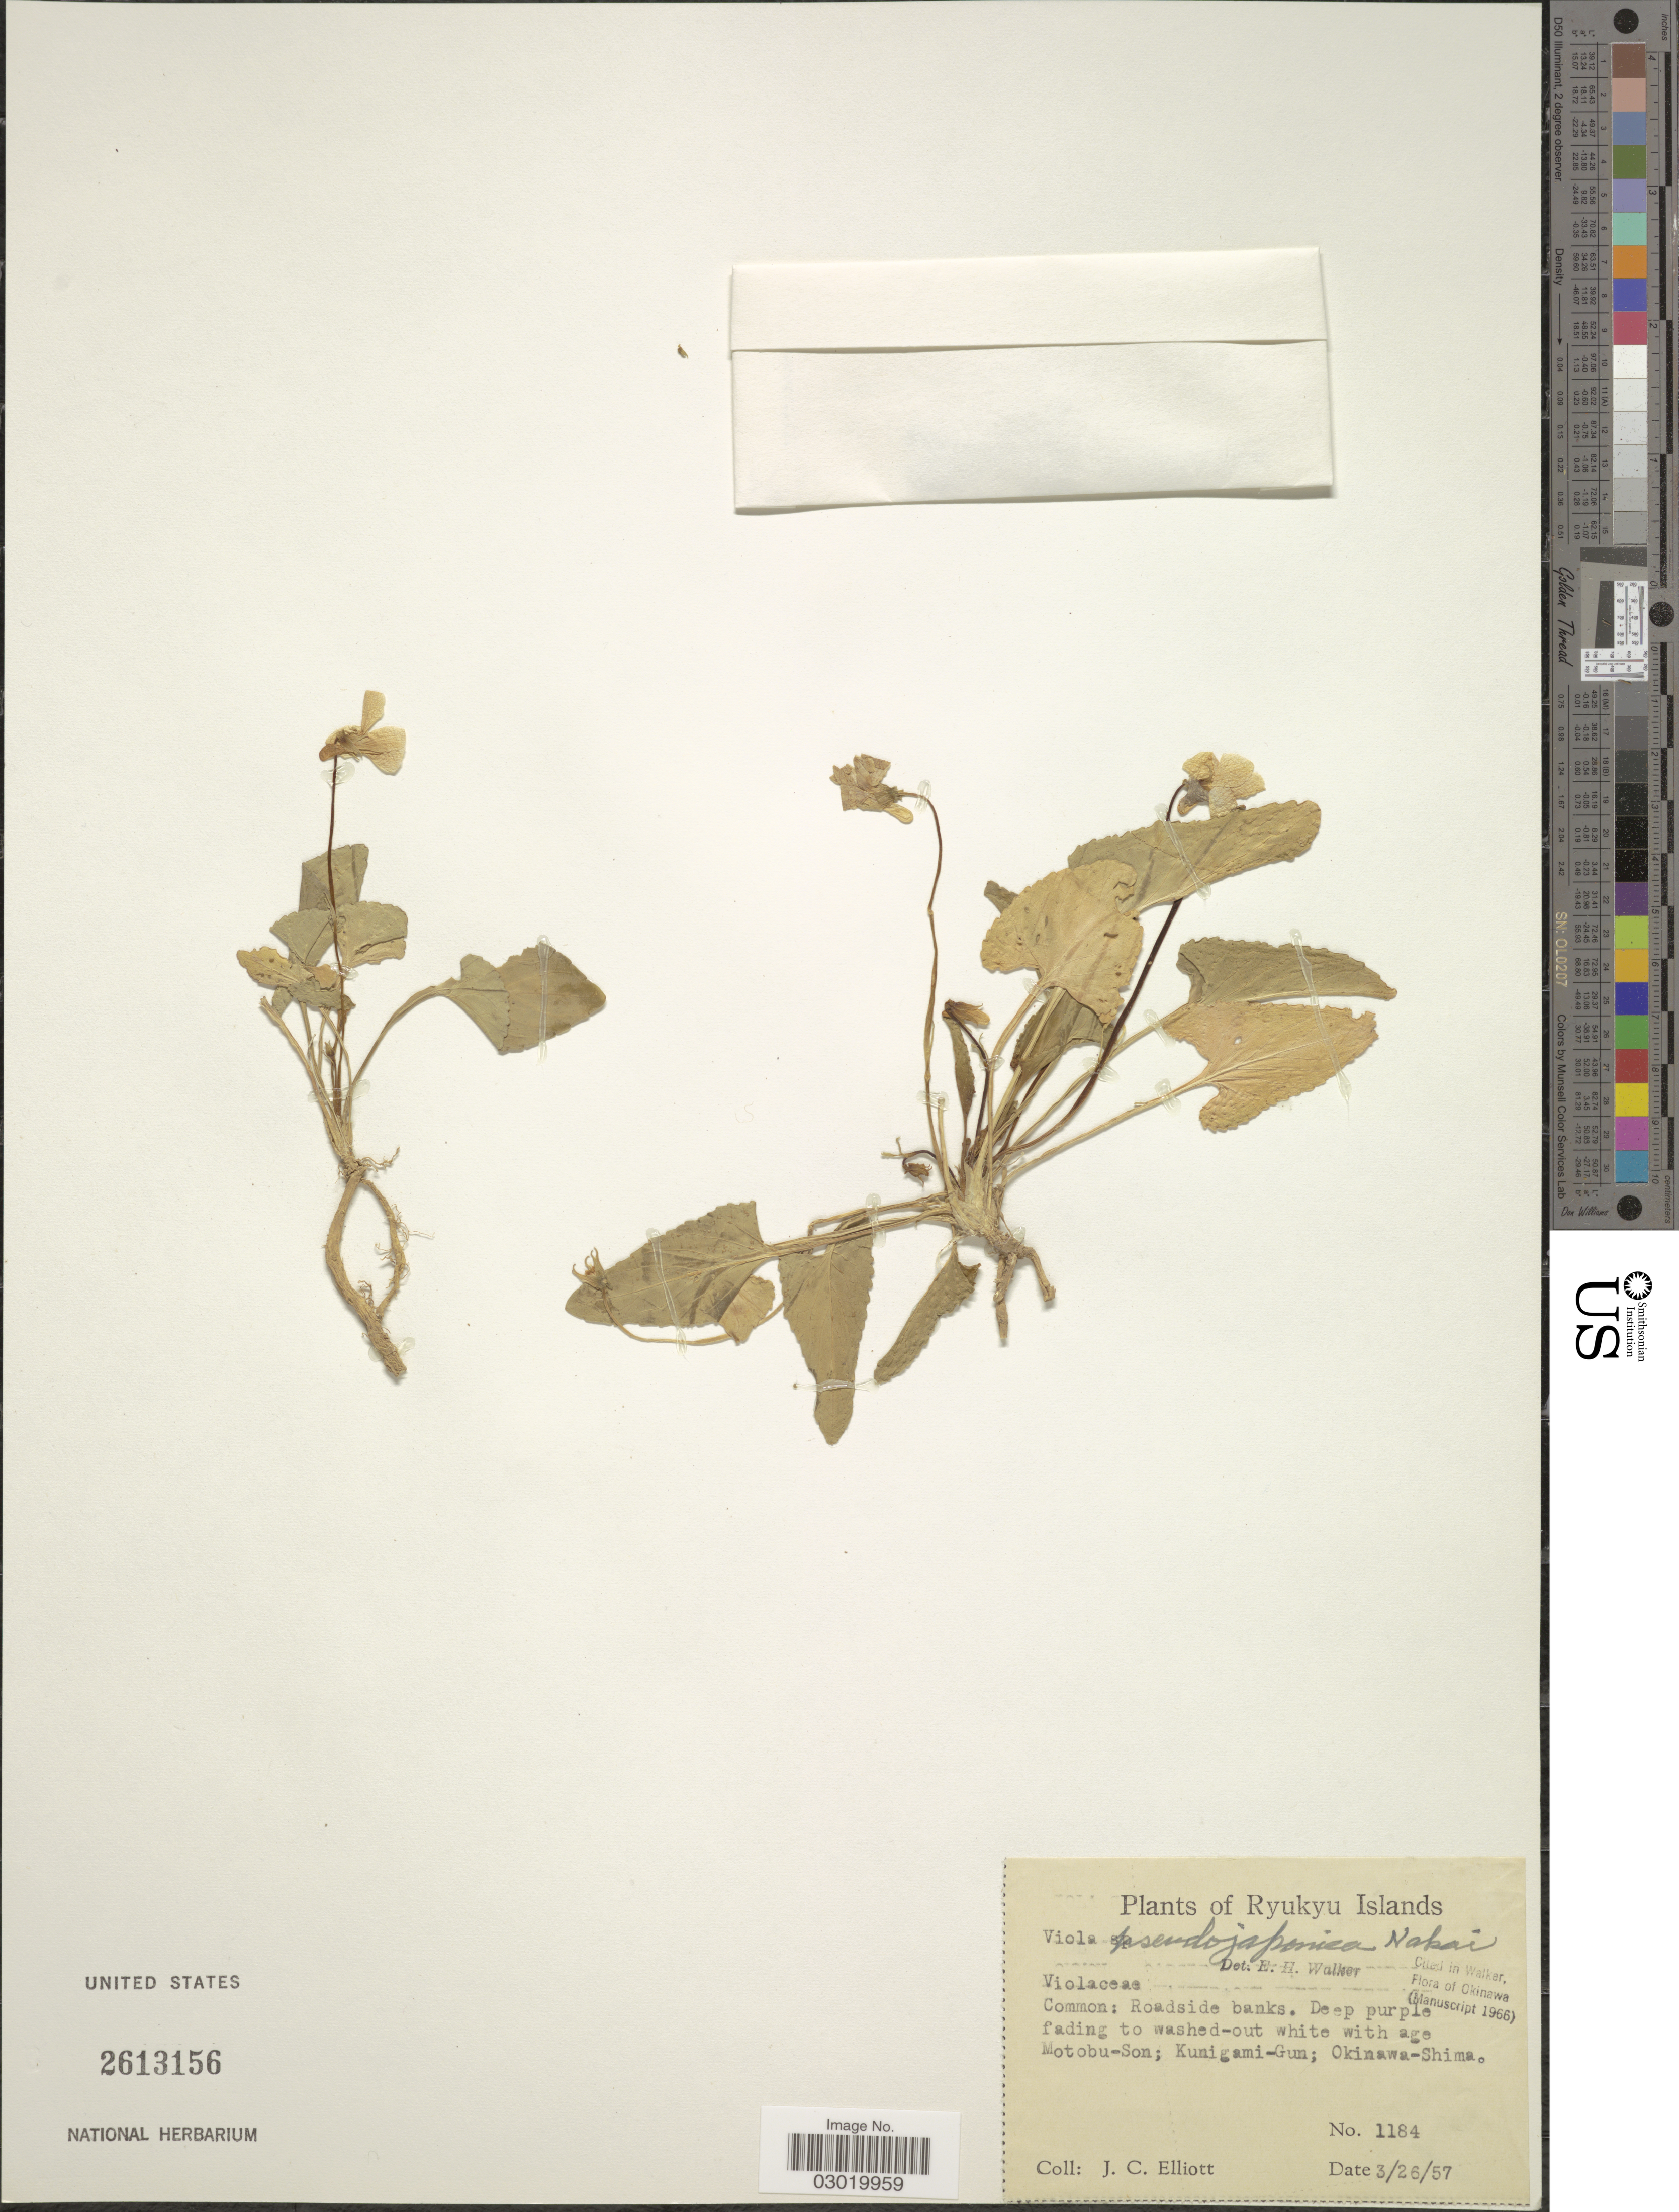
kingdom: Plantae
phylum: Tracheophyta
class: Magnoliopsida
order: Malpighiales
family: Violaceae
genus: Viola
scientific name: Viola pseudojaponica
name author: Nakai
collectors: J. Elliot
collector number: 1184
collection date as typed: Transcribed d/m/y: 26/3/57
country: Japan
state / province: Okinawa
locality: Ryukyu Islands. Motobu-Son; Kunigami-Gun; Okinawa-Shima.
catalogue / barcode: US 2613156